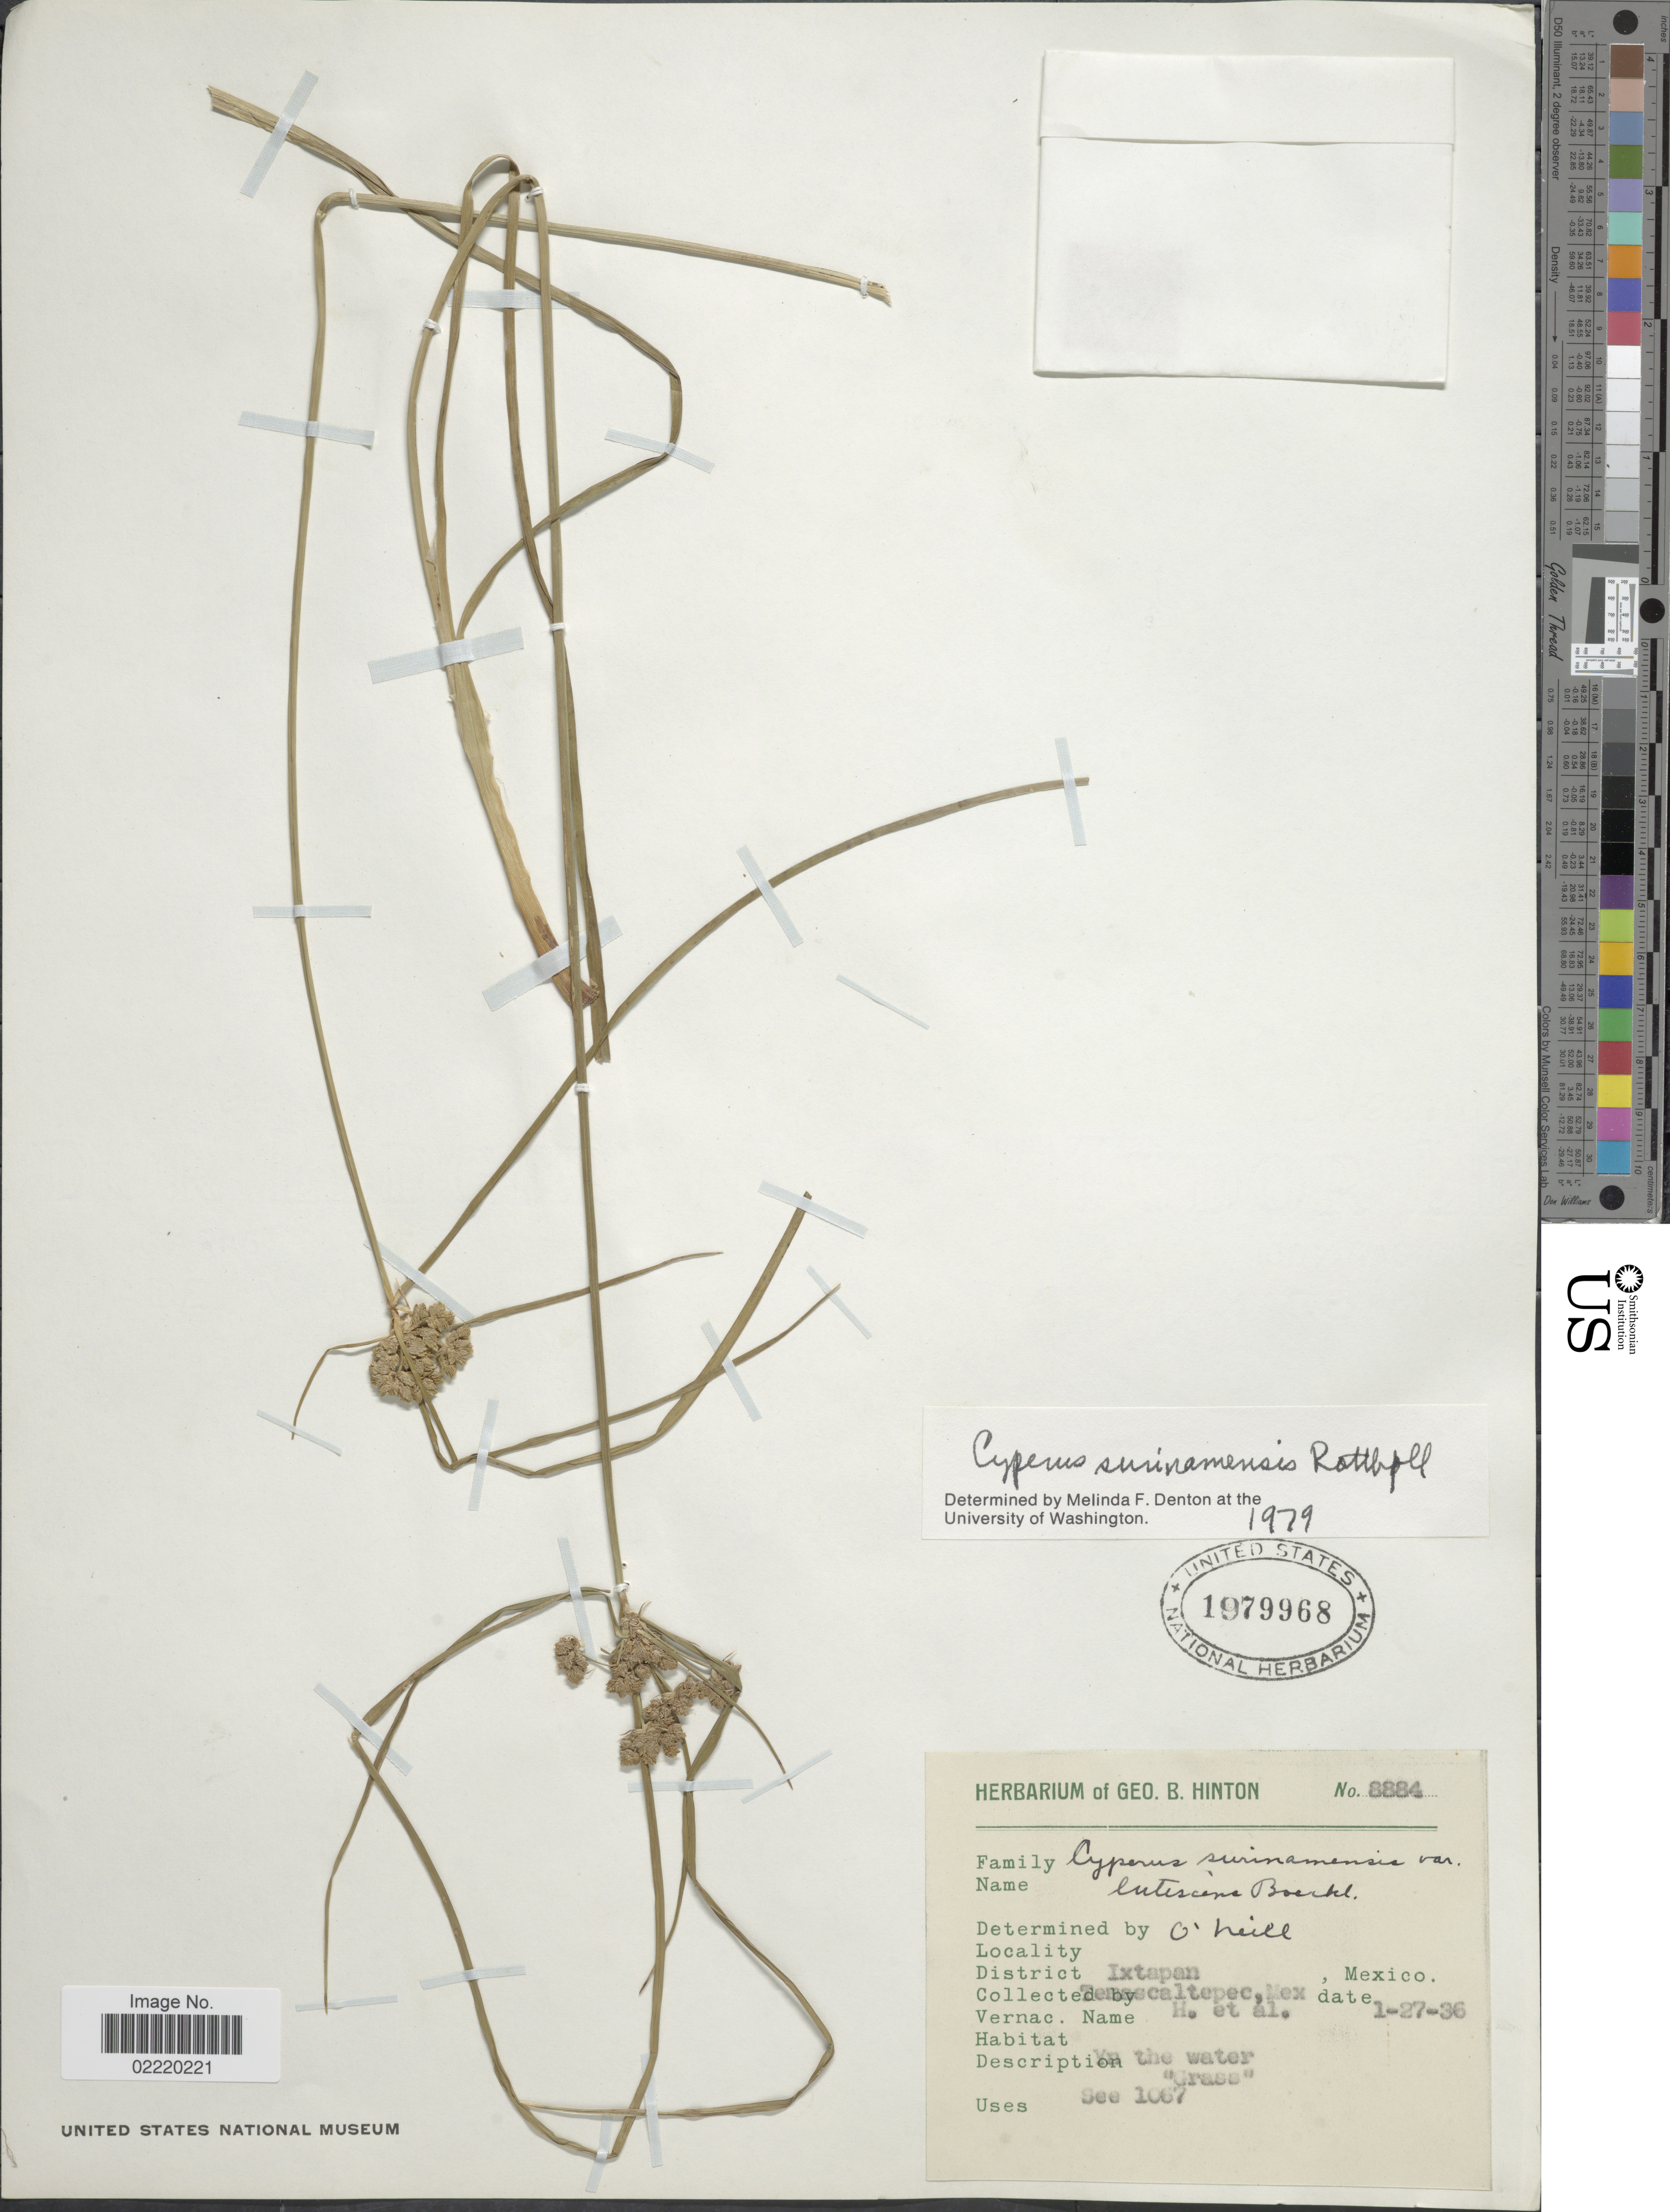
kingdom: Plantae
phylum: Tracheophyta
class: Liliopsida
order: Poales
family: Cyperaceae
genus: Cyperus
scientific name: Cyperus surinamensis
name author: Rottb.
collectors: G. B. Hinton & et al.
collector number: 8884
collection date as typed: Transcribed d/m/y: 27/1/36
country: Mexico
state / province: México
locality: District Ixtapan, Temascaltepec, Mex.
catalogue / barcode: US 1979968